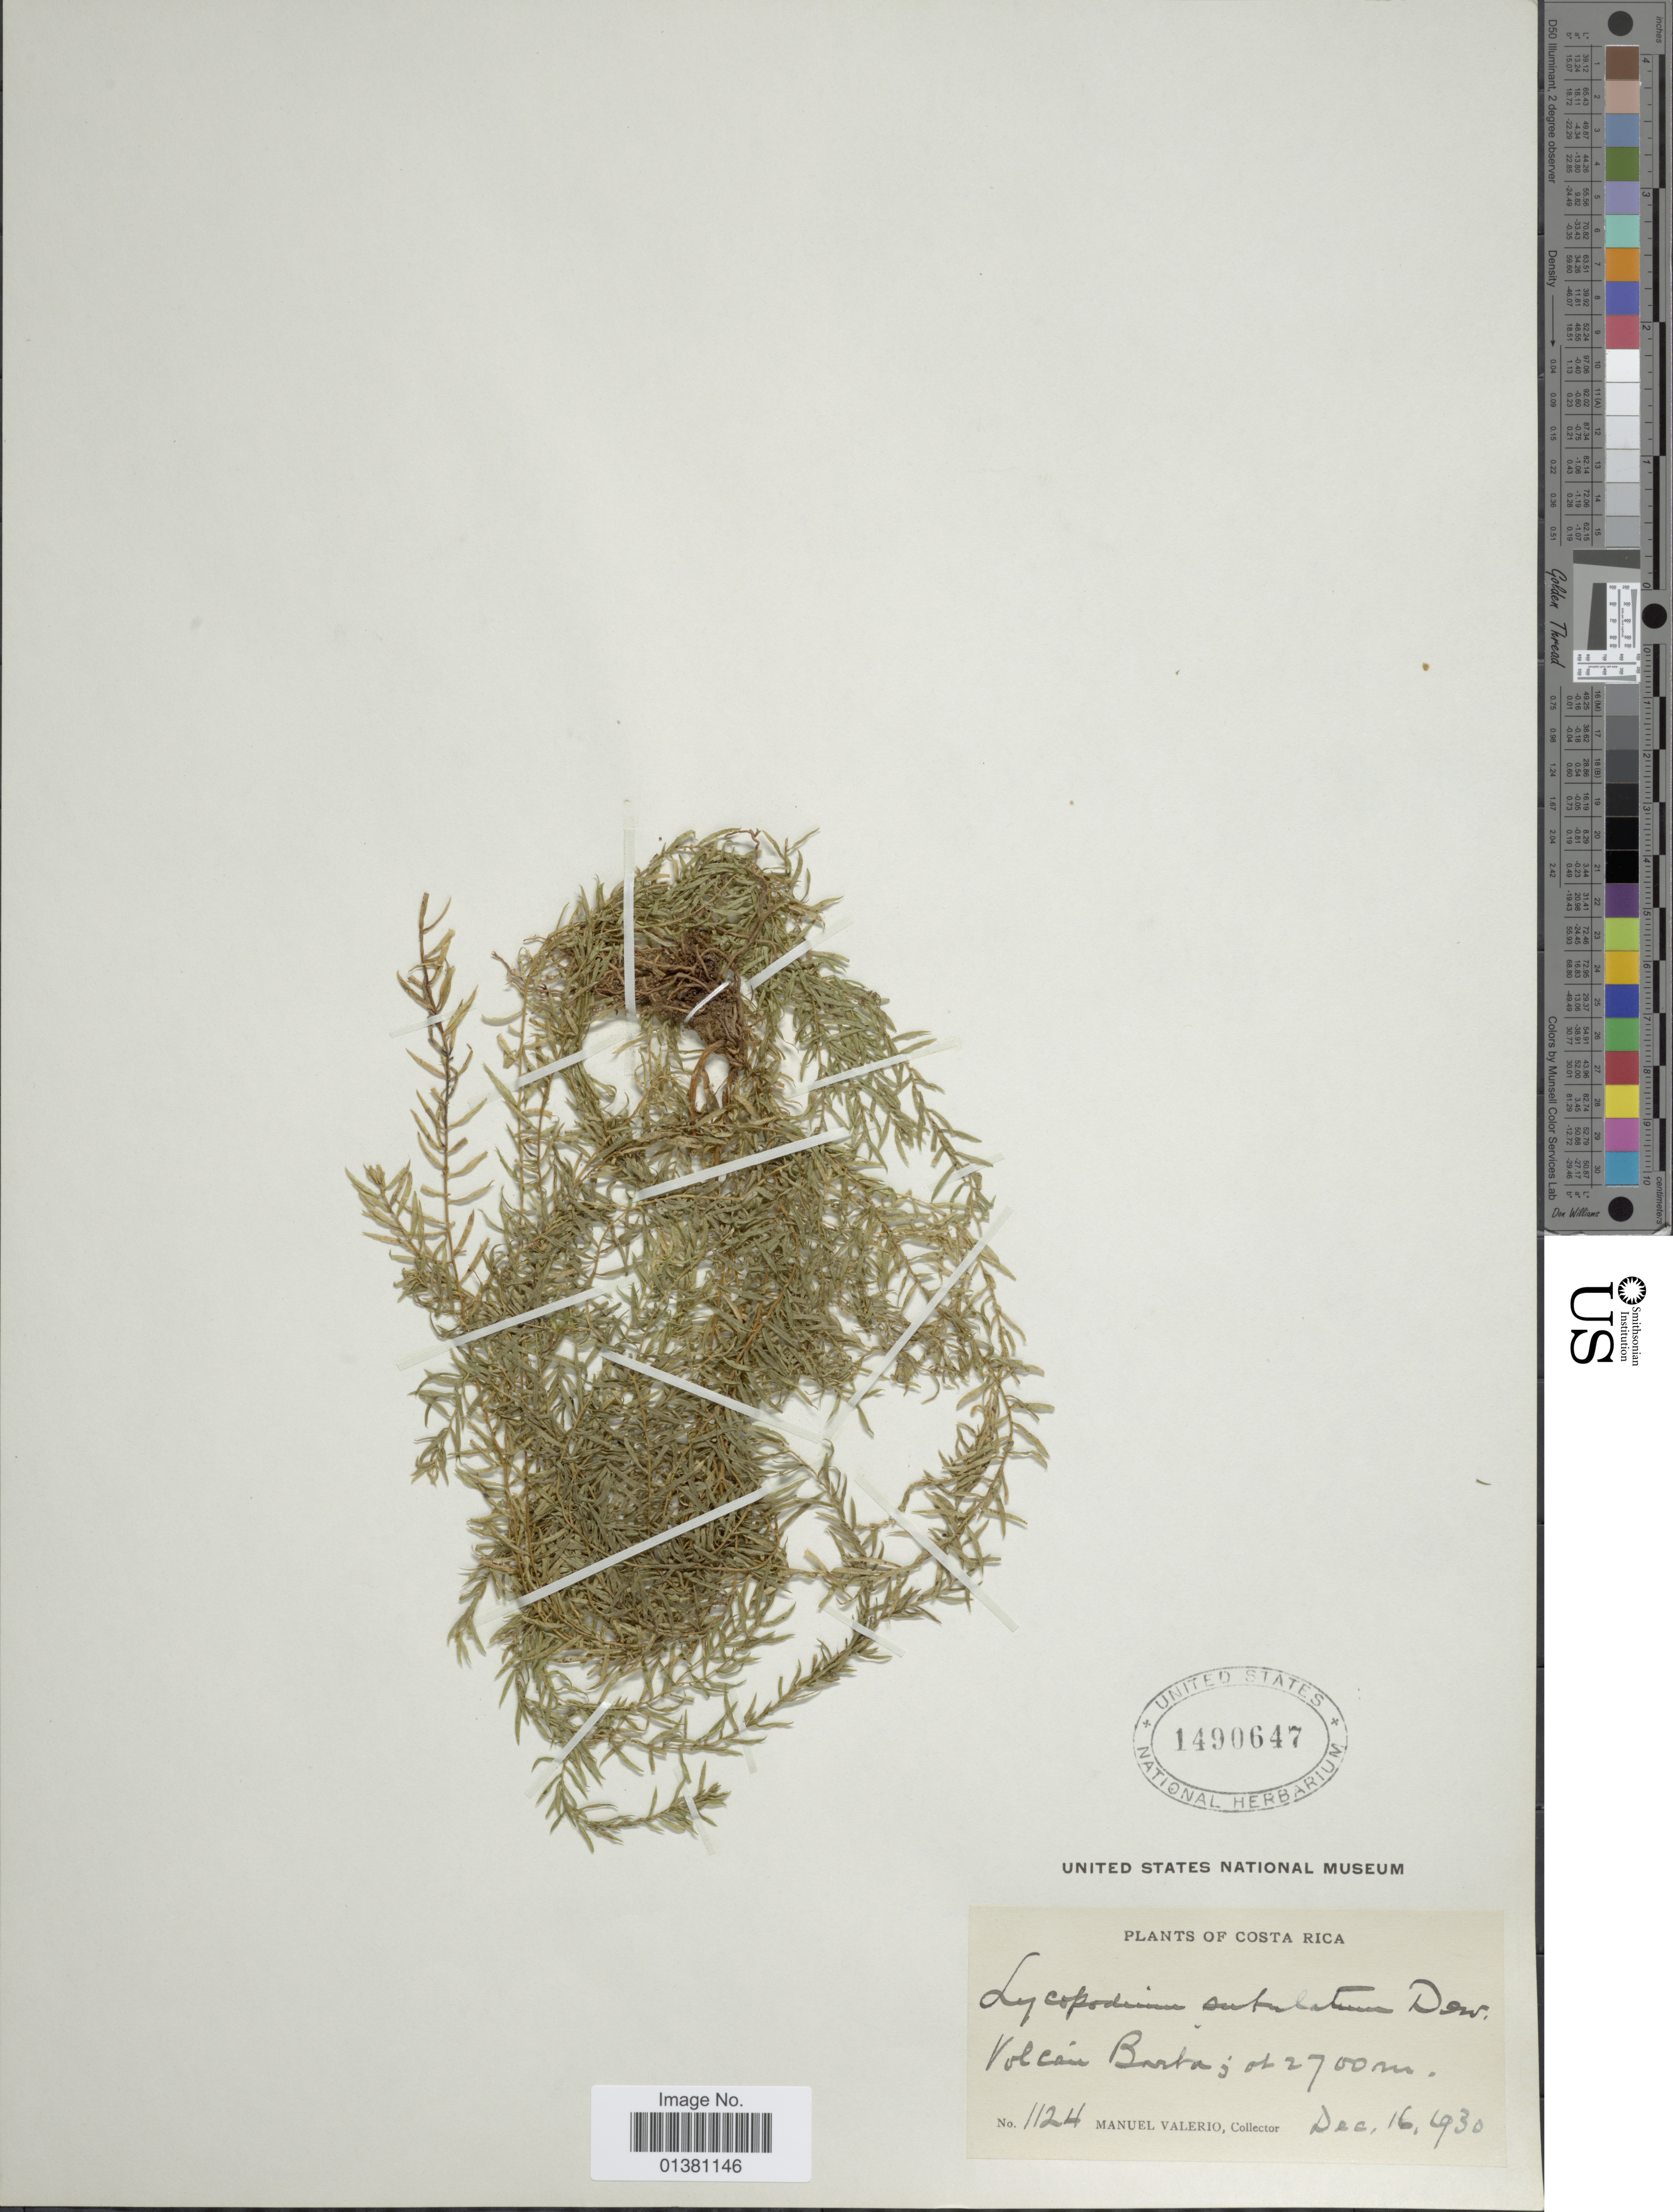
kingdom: Plantae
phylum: Tracheophyta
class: Lycopodiopsida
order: Lycopodiales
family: Lycopodiaceae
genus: Phlegmariurus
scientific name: Phlegmariurus subulatus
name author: (Desv. ex Poir.) B. Øllg.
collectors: M. Valerio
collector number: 1124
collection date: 1930-12-16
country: Costa Rica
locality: Volcán Barba [Barva Volcano]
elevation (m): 2700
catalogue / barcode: US 1490647